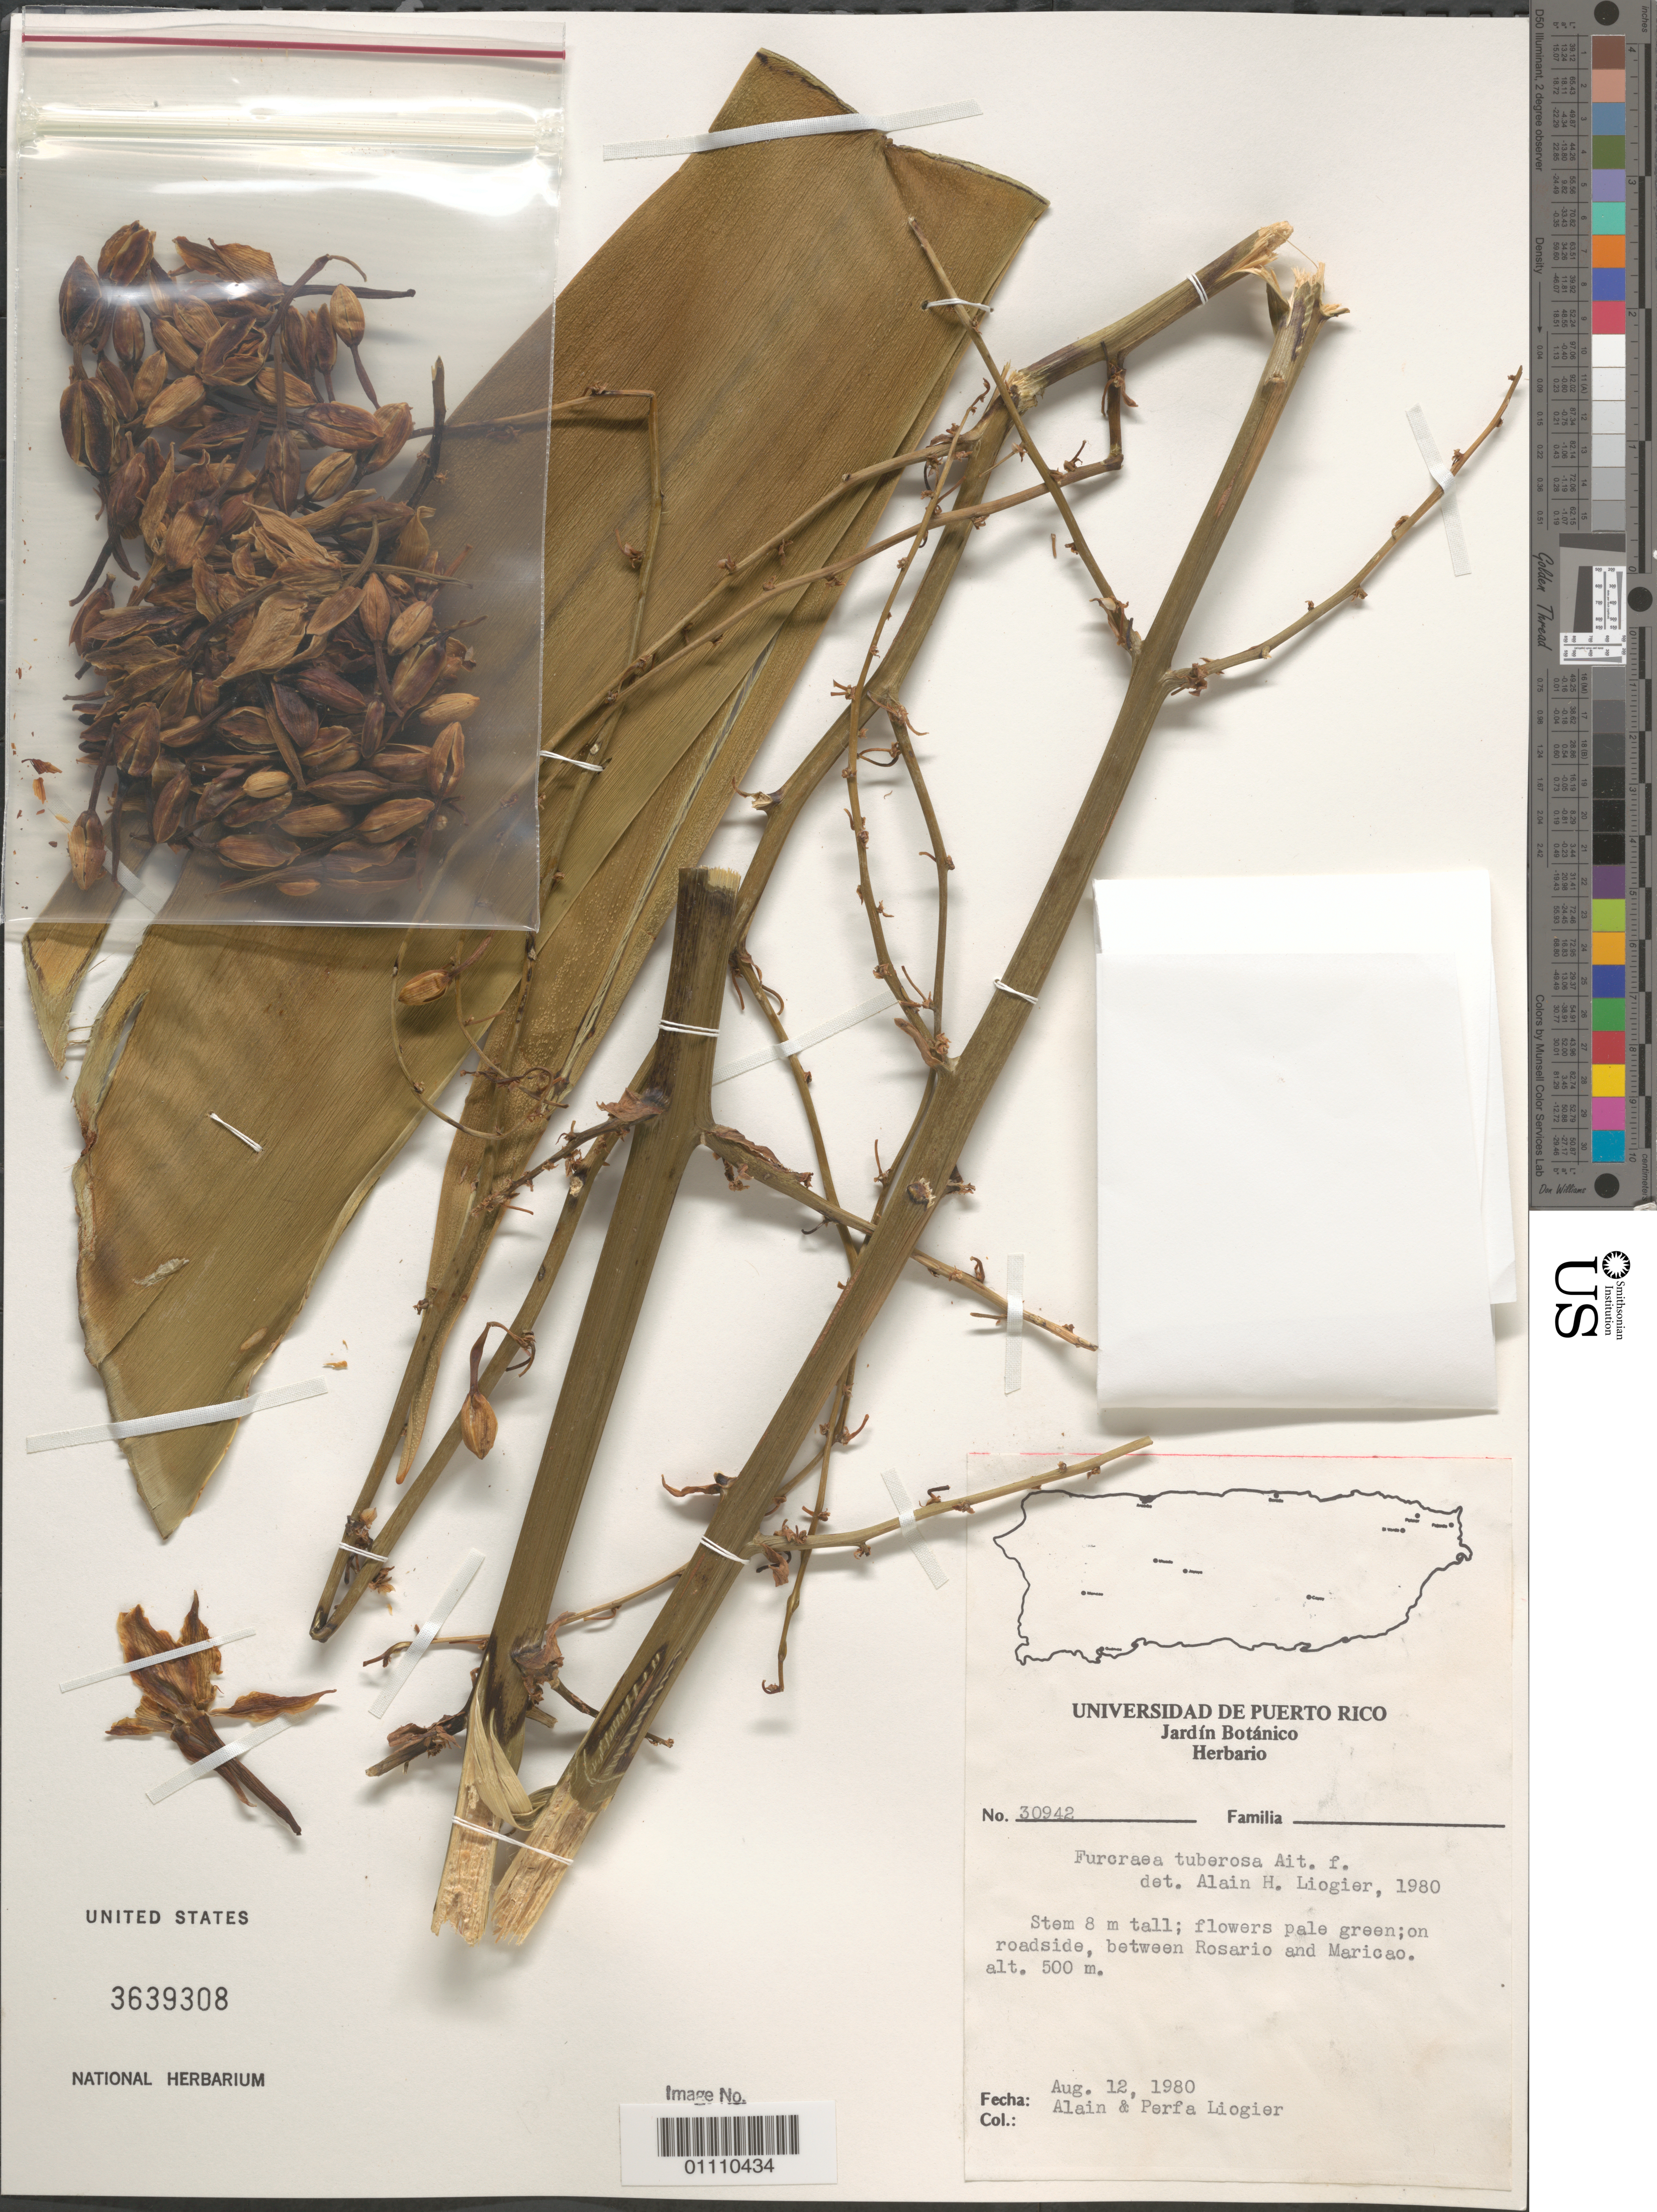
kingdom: Plantae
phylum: Tracheophyta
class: Liliopsida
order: Asparagales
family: Asparagaceae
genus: Furcraea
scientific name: Furcraea tuberosa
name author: (Mill.) W.T. Aiton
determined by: Liogier, Alain H.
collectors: A. H. Liogier & M. P. Liogier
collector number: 30942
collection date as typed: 12 Aug 1980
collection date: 1980-08-12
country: Puerto Rico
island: Puerto Rico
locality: Rosario to Maricao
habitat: Roadside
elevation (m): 500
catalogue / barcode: US 3639308